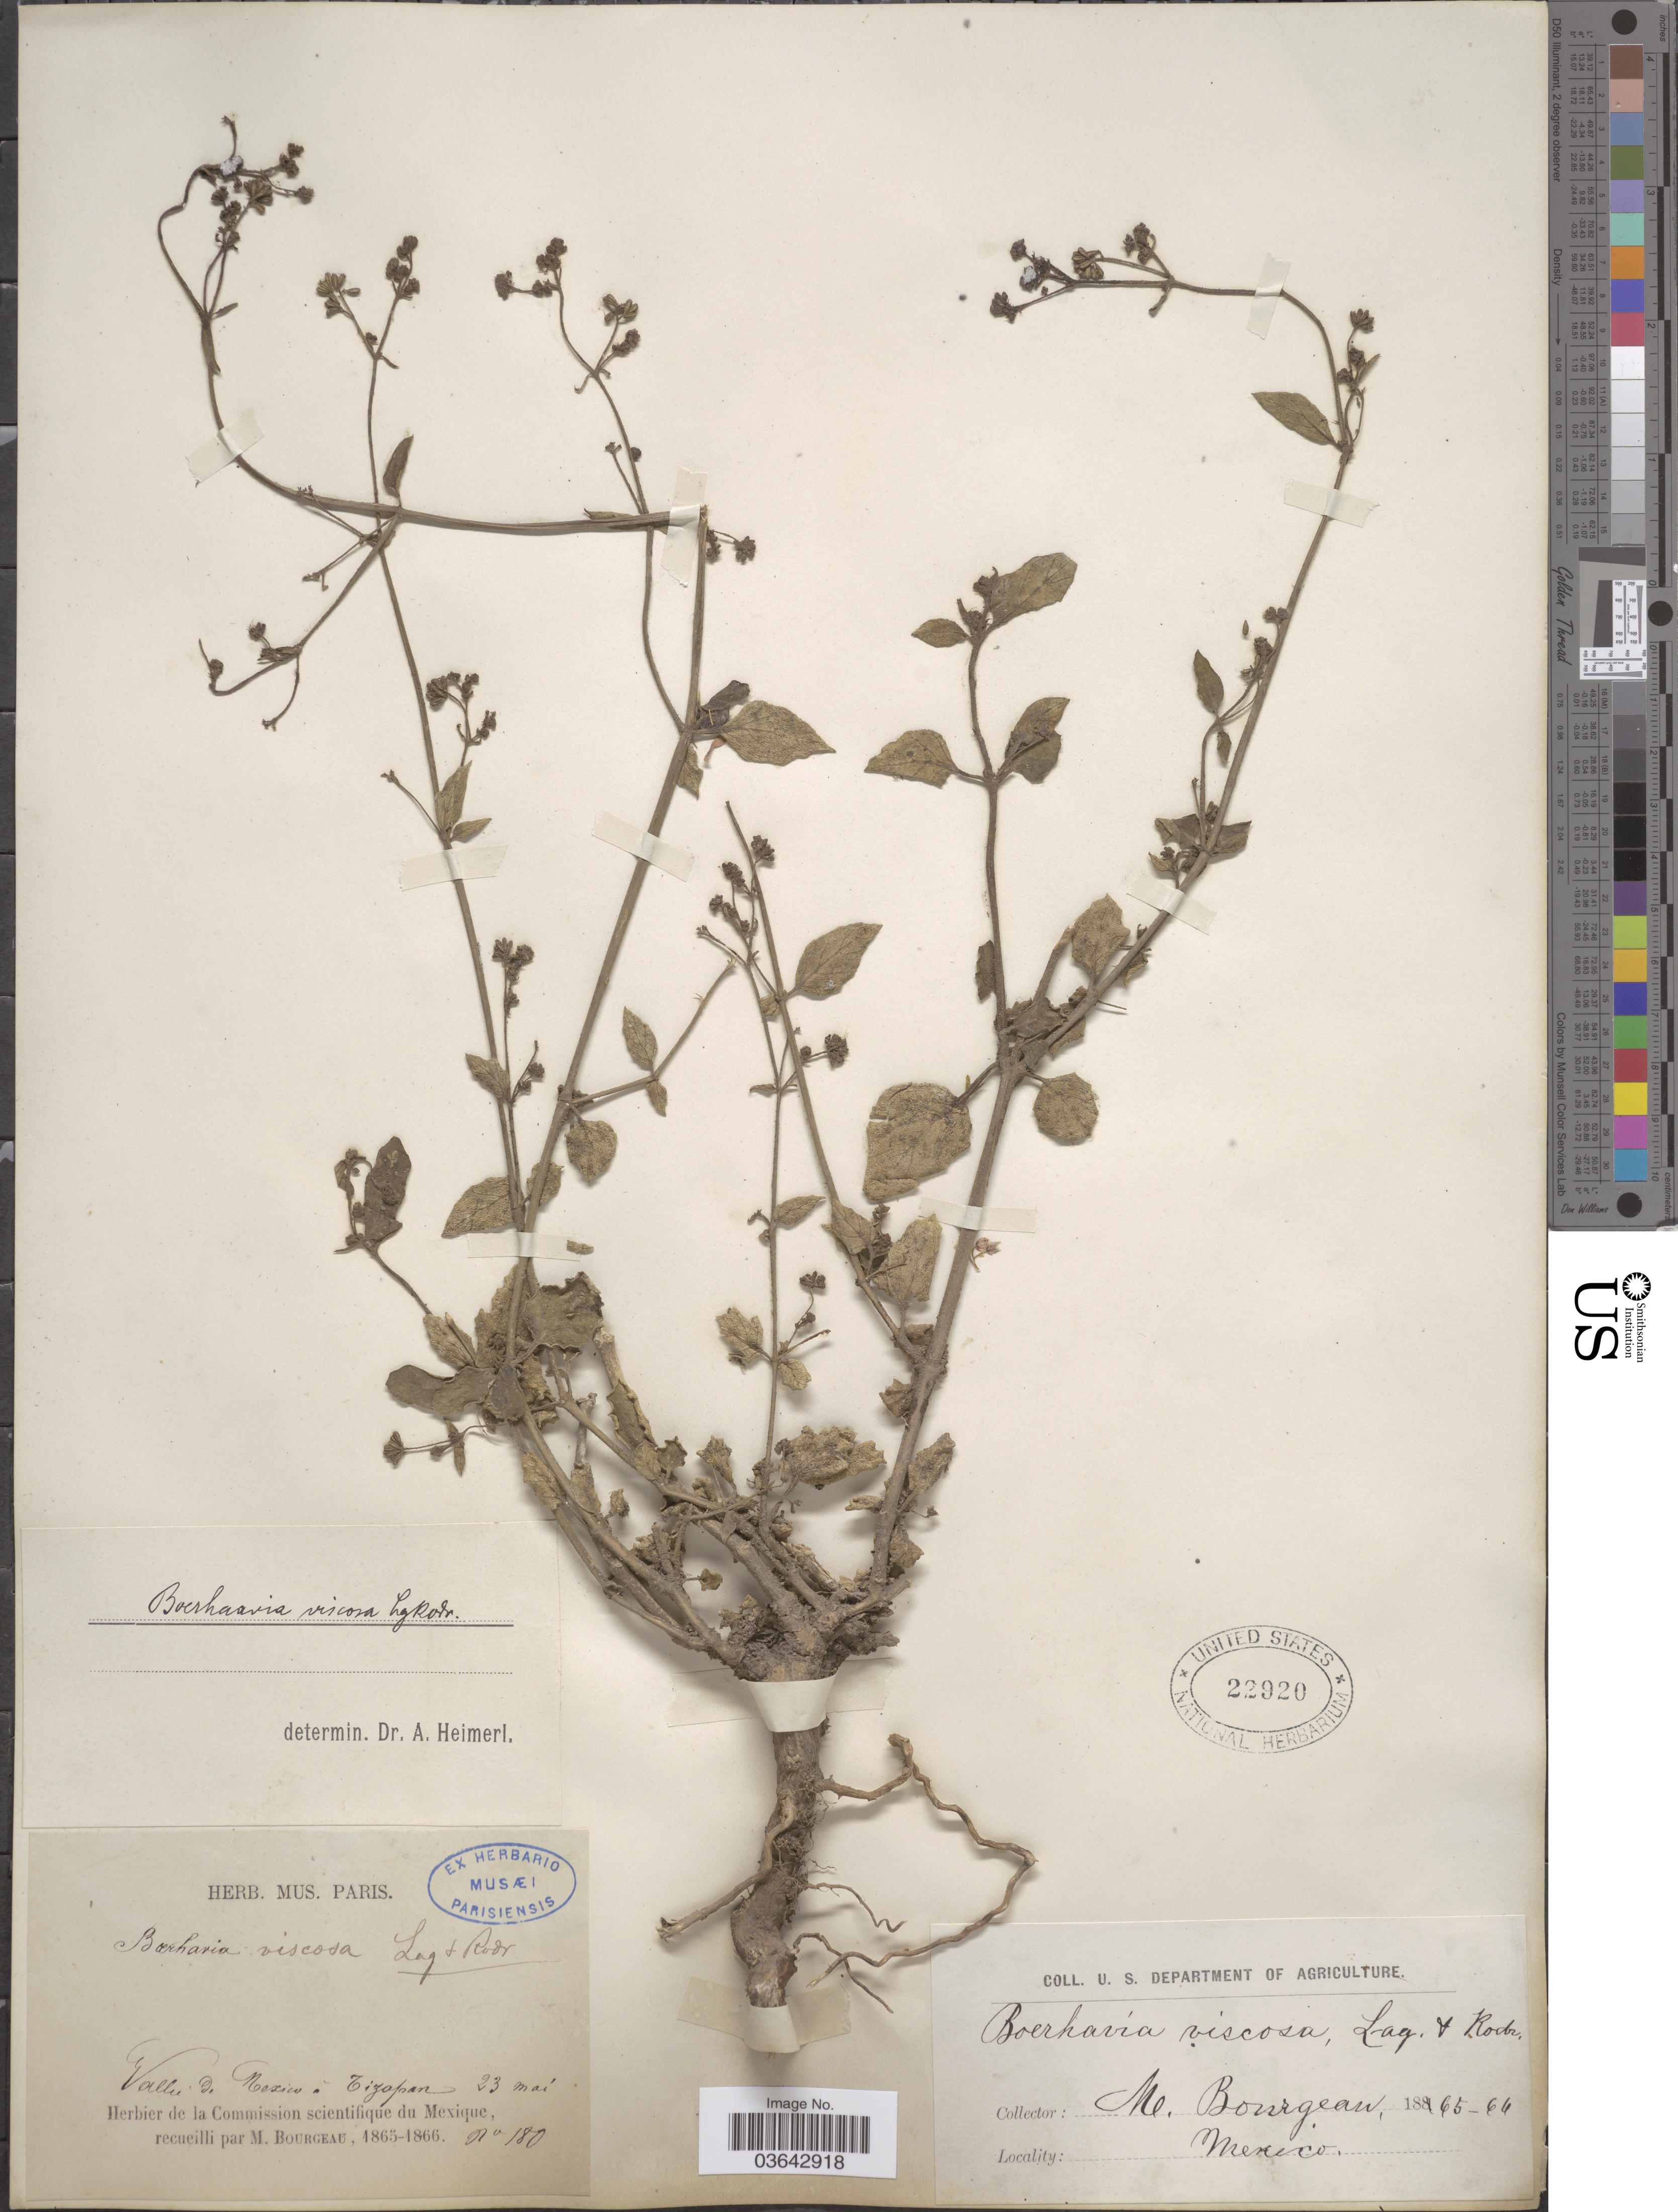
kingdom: Plantae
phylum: Tracheophyta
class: Magnoliopsida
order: Caryophyllales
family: Nyctaginaceae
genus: Boerhavia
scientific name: Boerhavia caribaea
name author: Jacq.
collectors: M. Bourgeau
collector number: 180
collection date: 1865-05-23/1866-05-23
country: Mexico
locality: Valleé de Mexico. Tizapan.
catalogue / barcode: US 22920